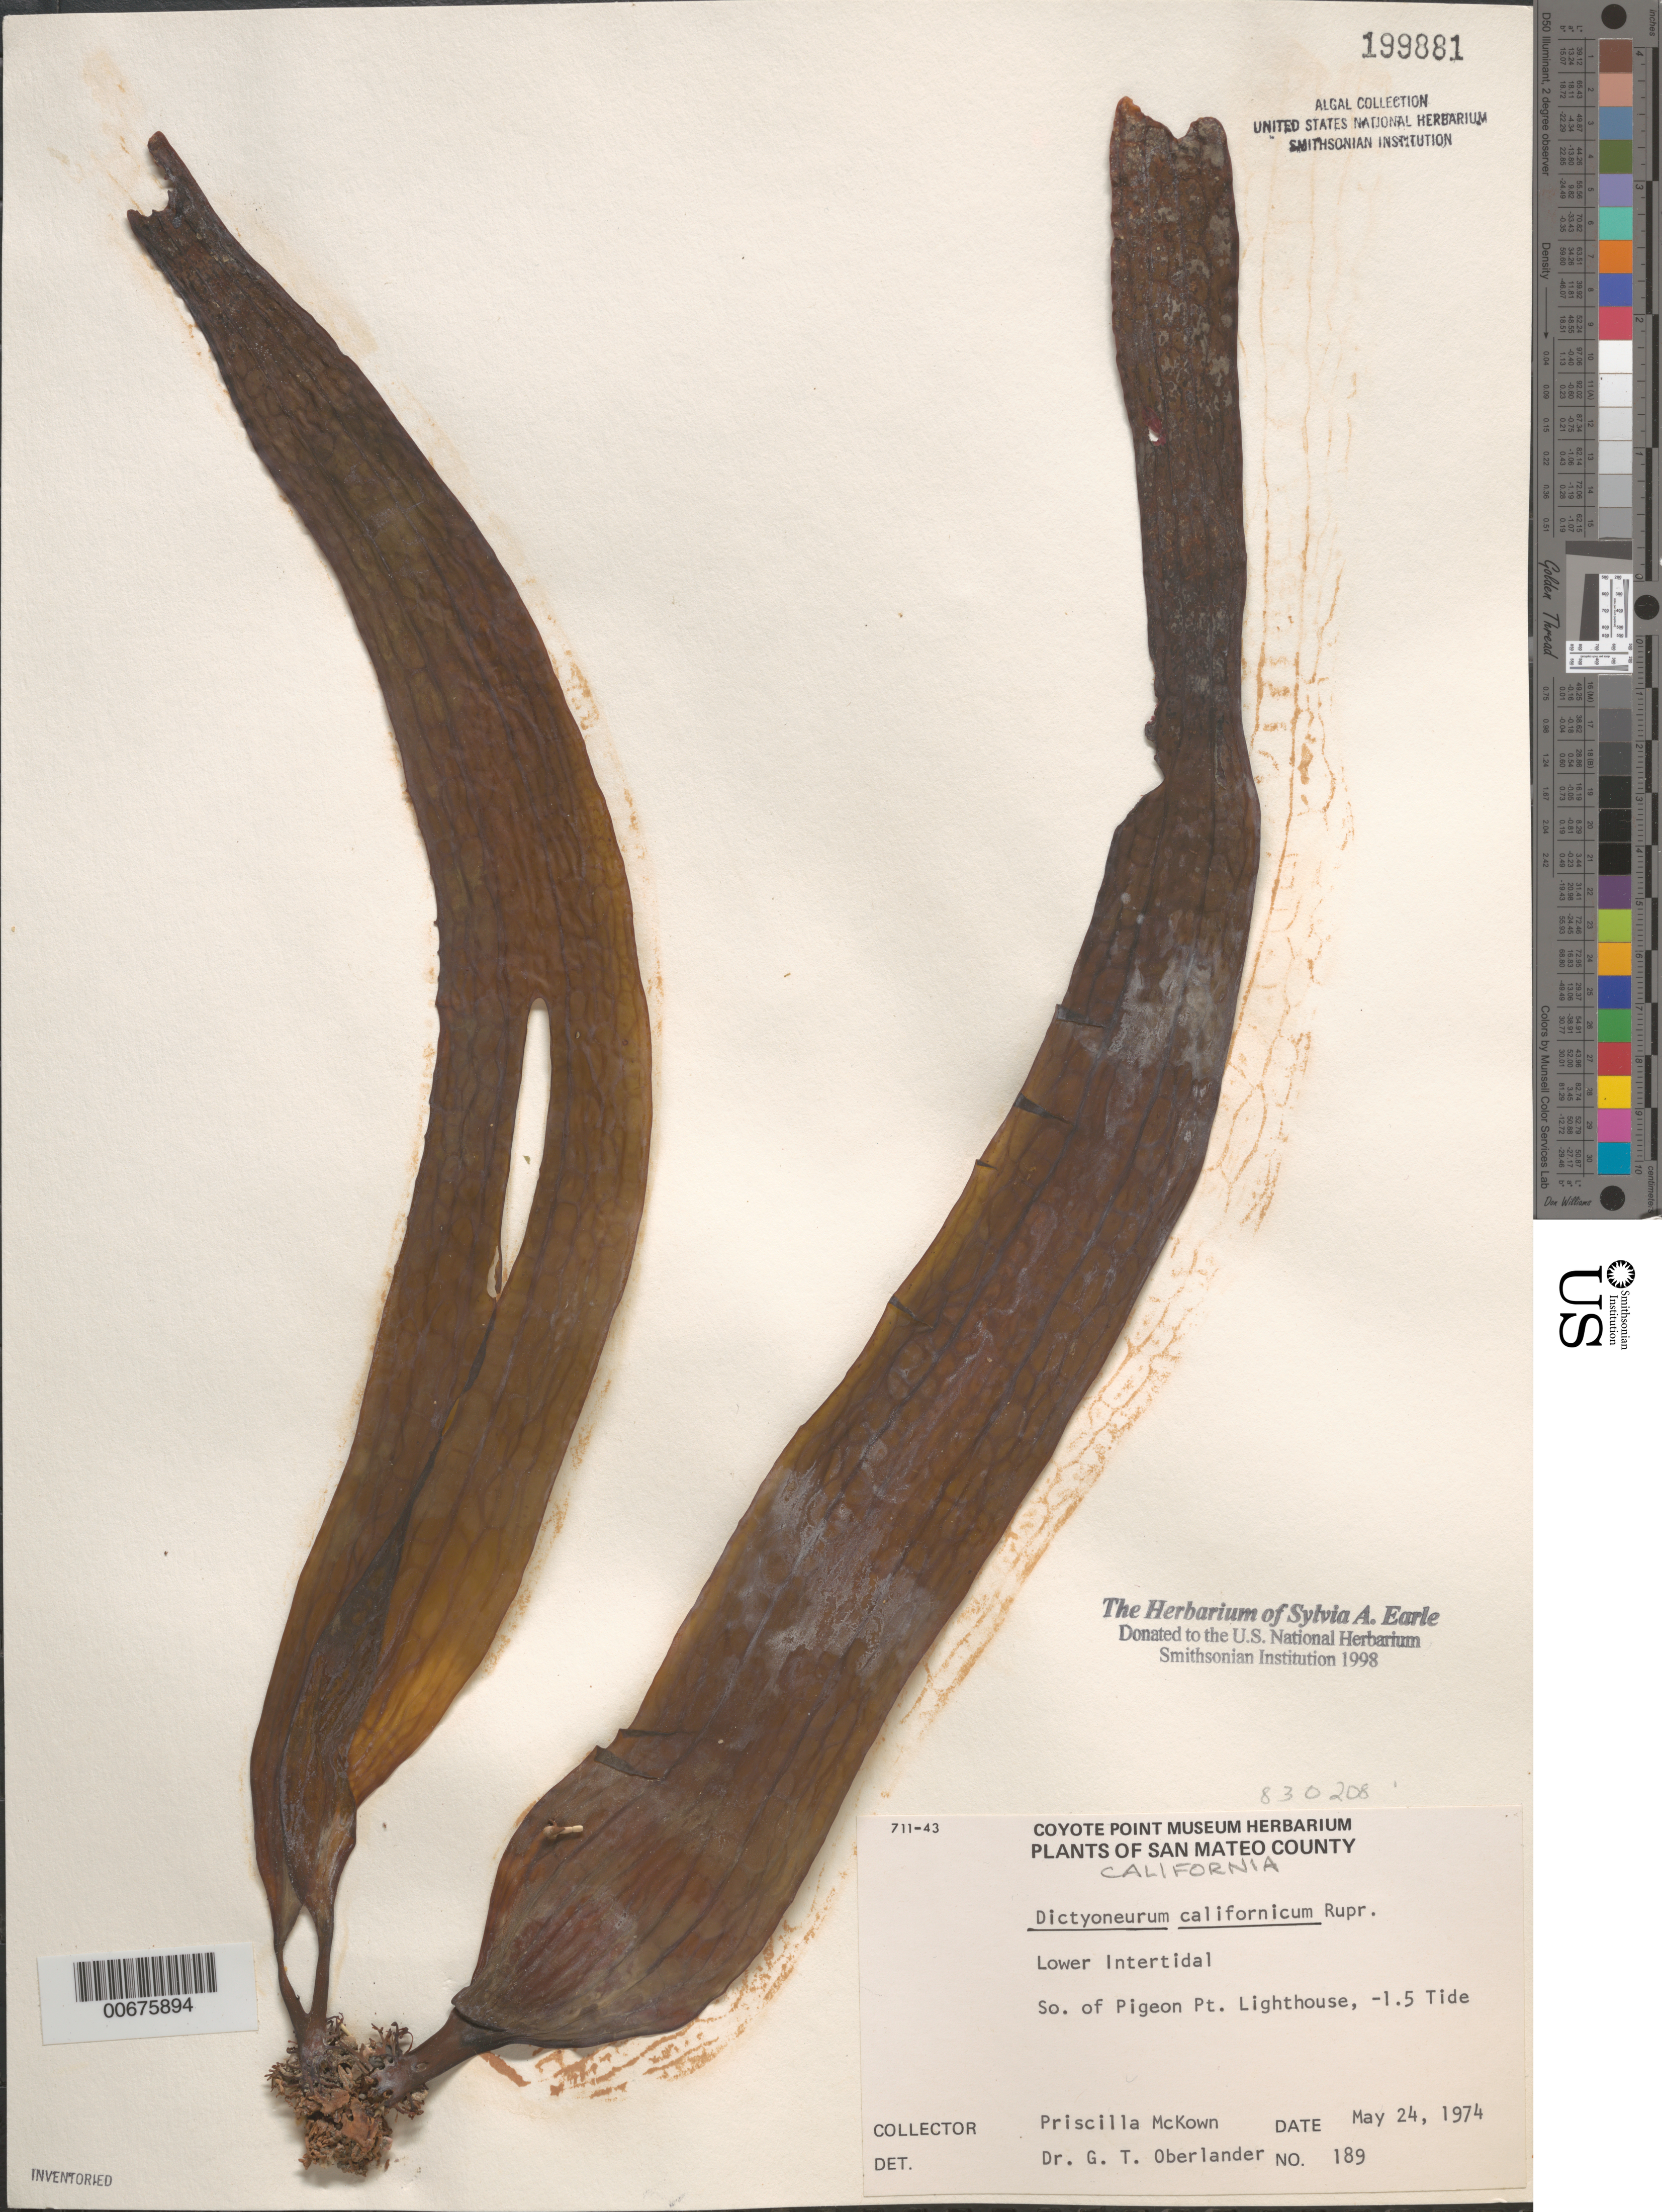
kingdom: Chromista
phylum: Ochrophyta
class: Phaeophyceae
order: Laminariales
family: Costariaceae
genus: Dictyoneurum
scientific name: Dictyoneurum californicum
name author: Rupr.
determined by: Oberlander, G. T.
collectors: P. McKown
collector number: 189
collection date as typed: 24 May 1974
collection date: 1974-05-24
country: United States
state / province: California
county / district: San Mateo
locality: South of Pigeon Point Lighthouse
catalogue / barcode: US 199881